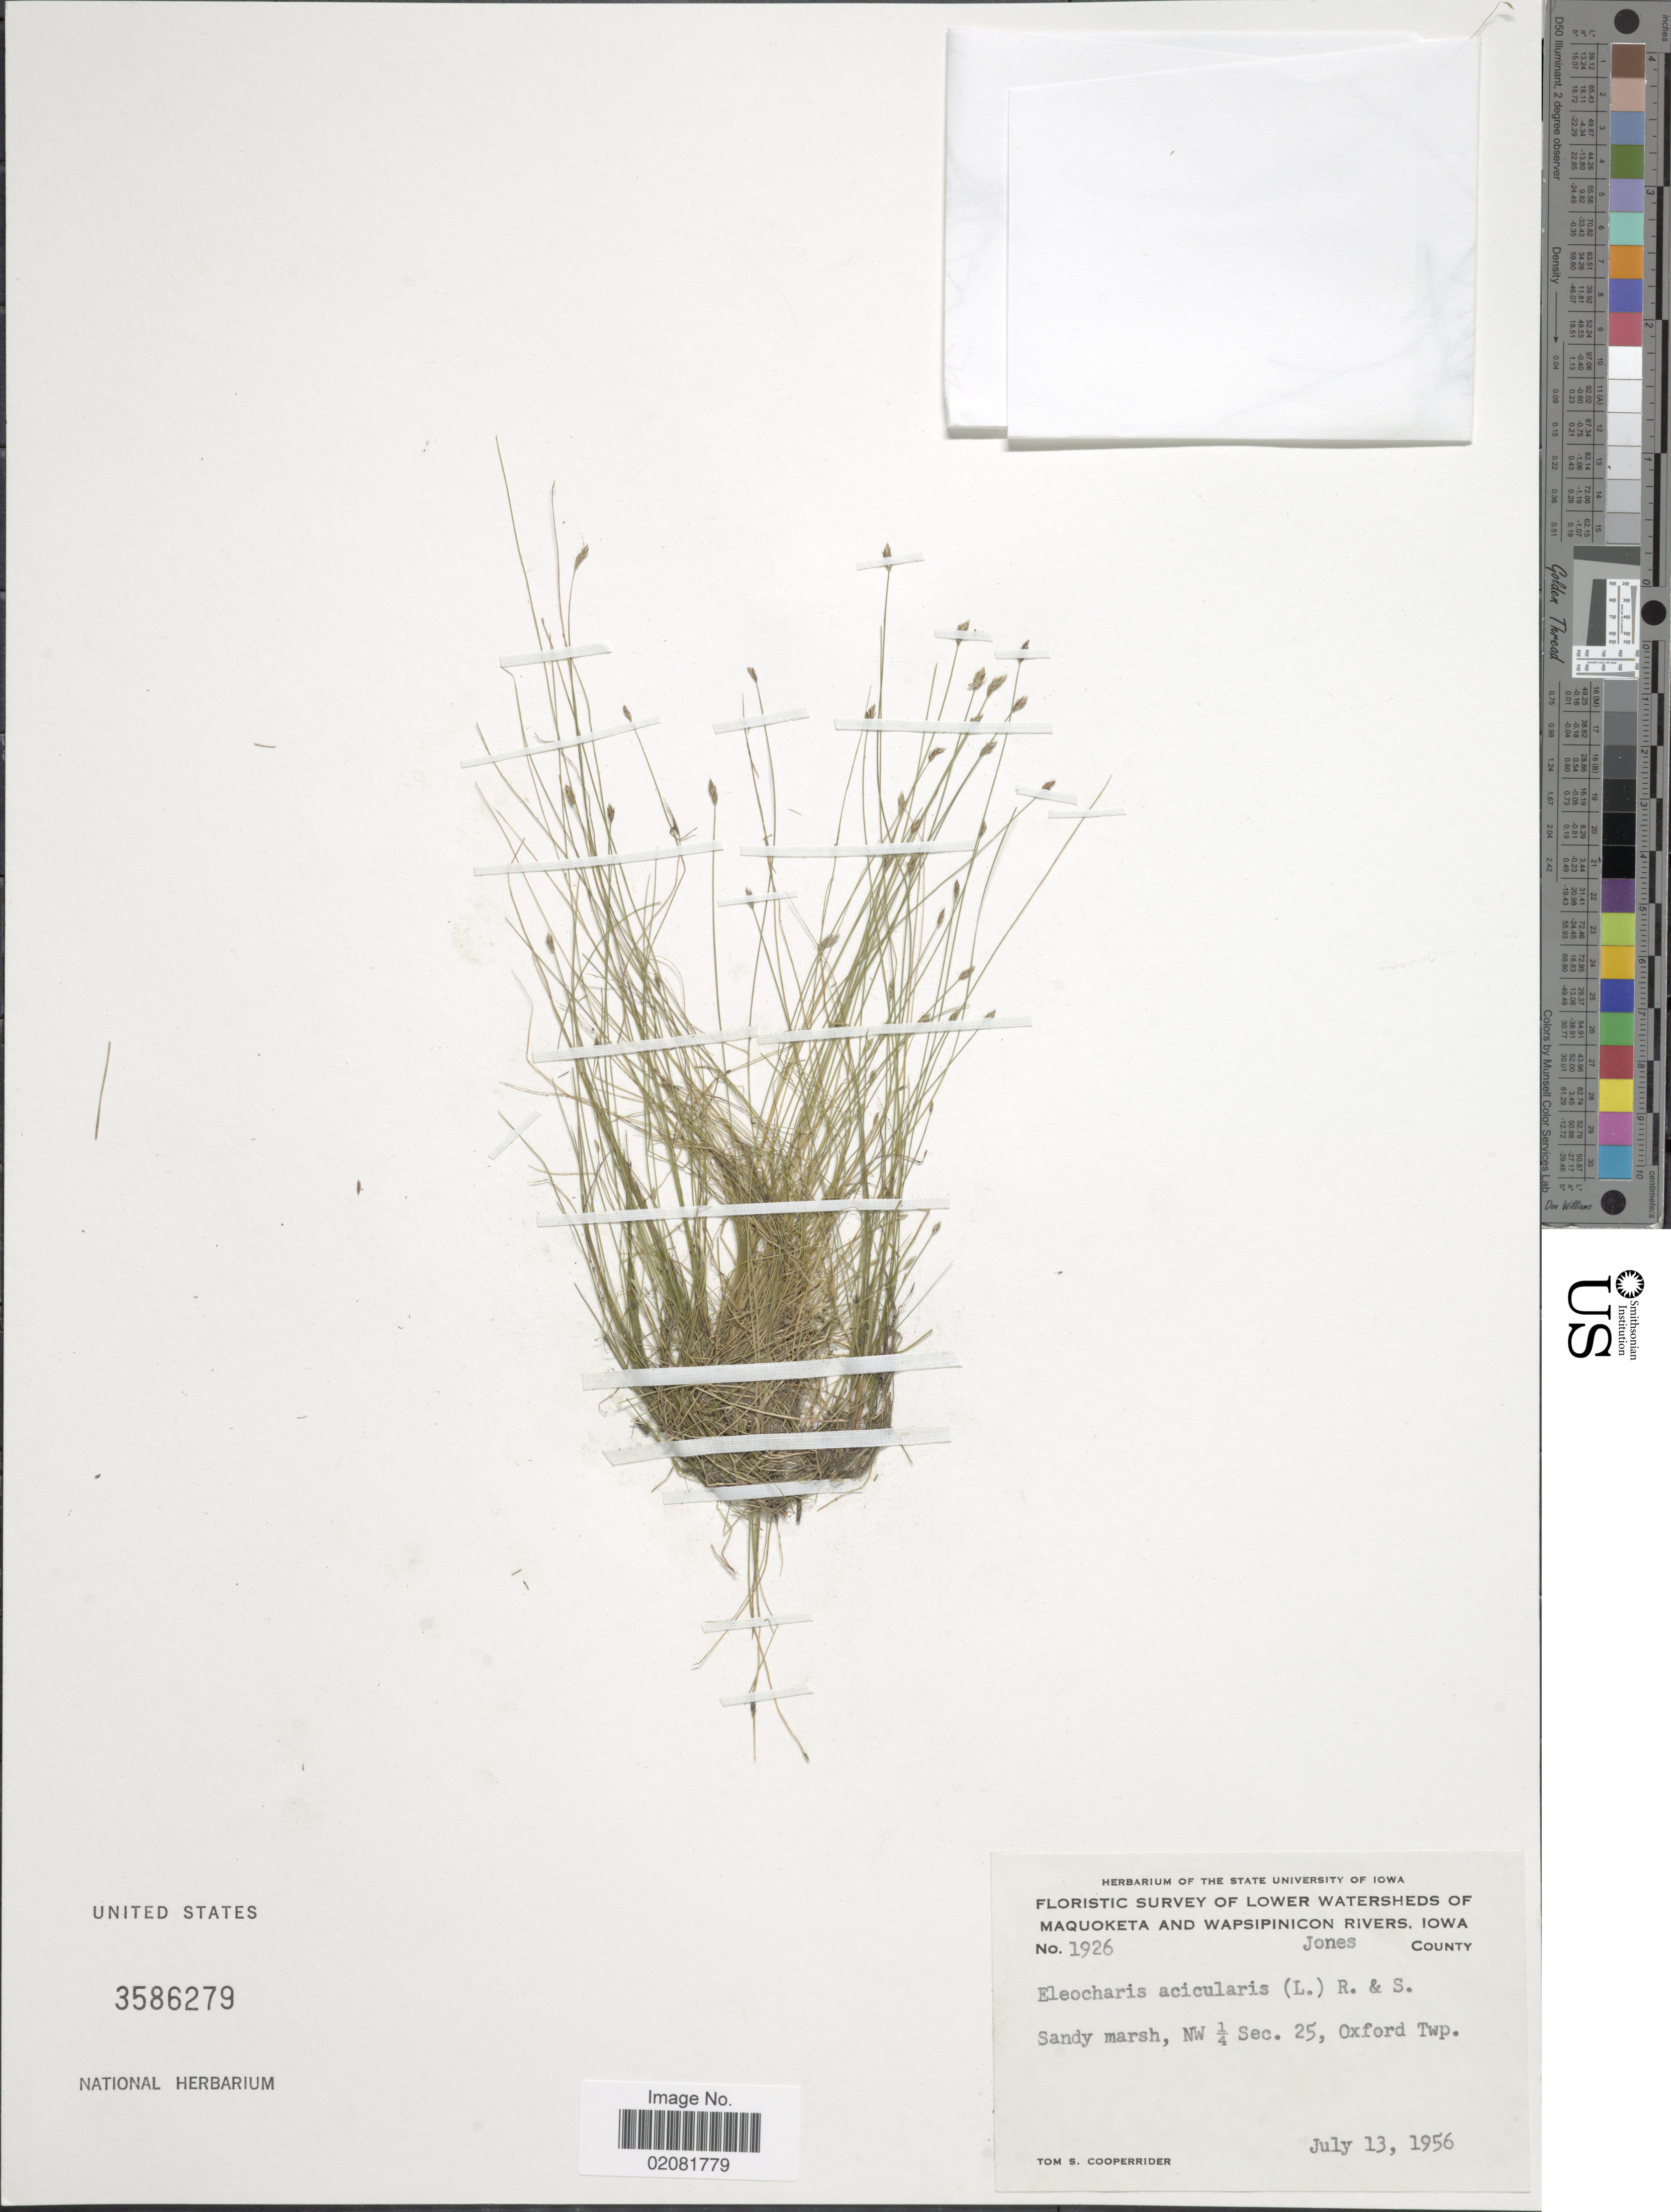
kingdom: Plantae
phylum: Tracheophyta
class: Liliopsida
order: Poales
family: Cyperaceae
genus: Eleocharis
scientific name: Eleocharis acicularis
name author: (L.) Roem. & Schult.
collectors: T. S. Cooperrider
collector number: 1926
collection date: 1956-07-13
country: United States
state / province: Iowa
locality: Lower watersheds of Maquoketa and Wapsipinicon Rivers, NW 1/4 Sec. 25, Oxford Twp. Jones County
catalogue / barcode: US 3586279